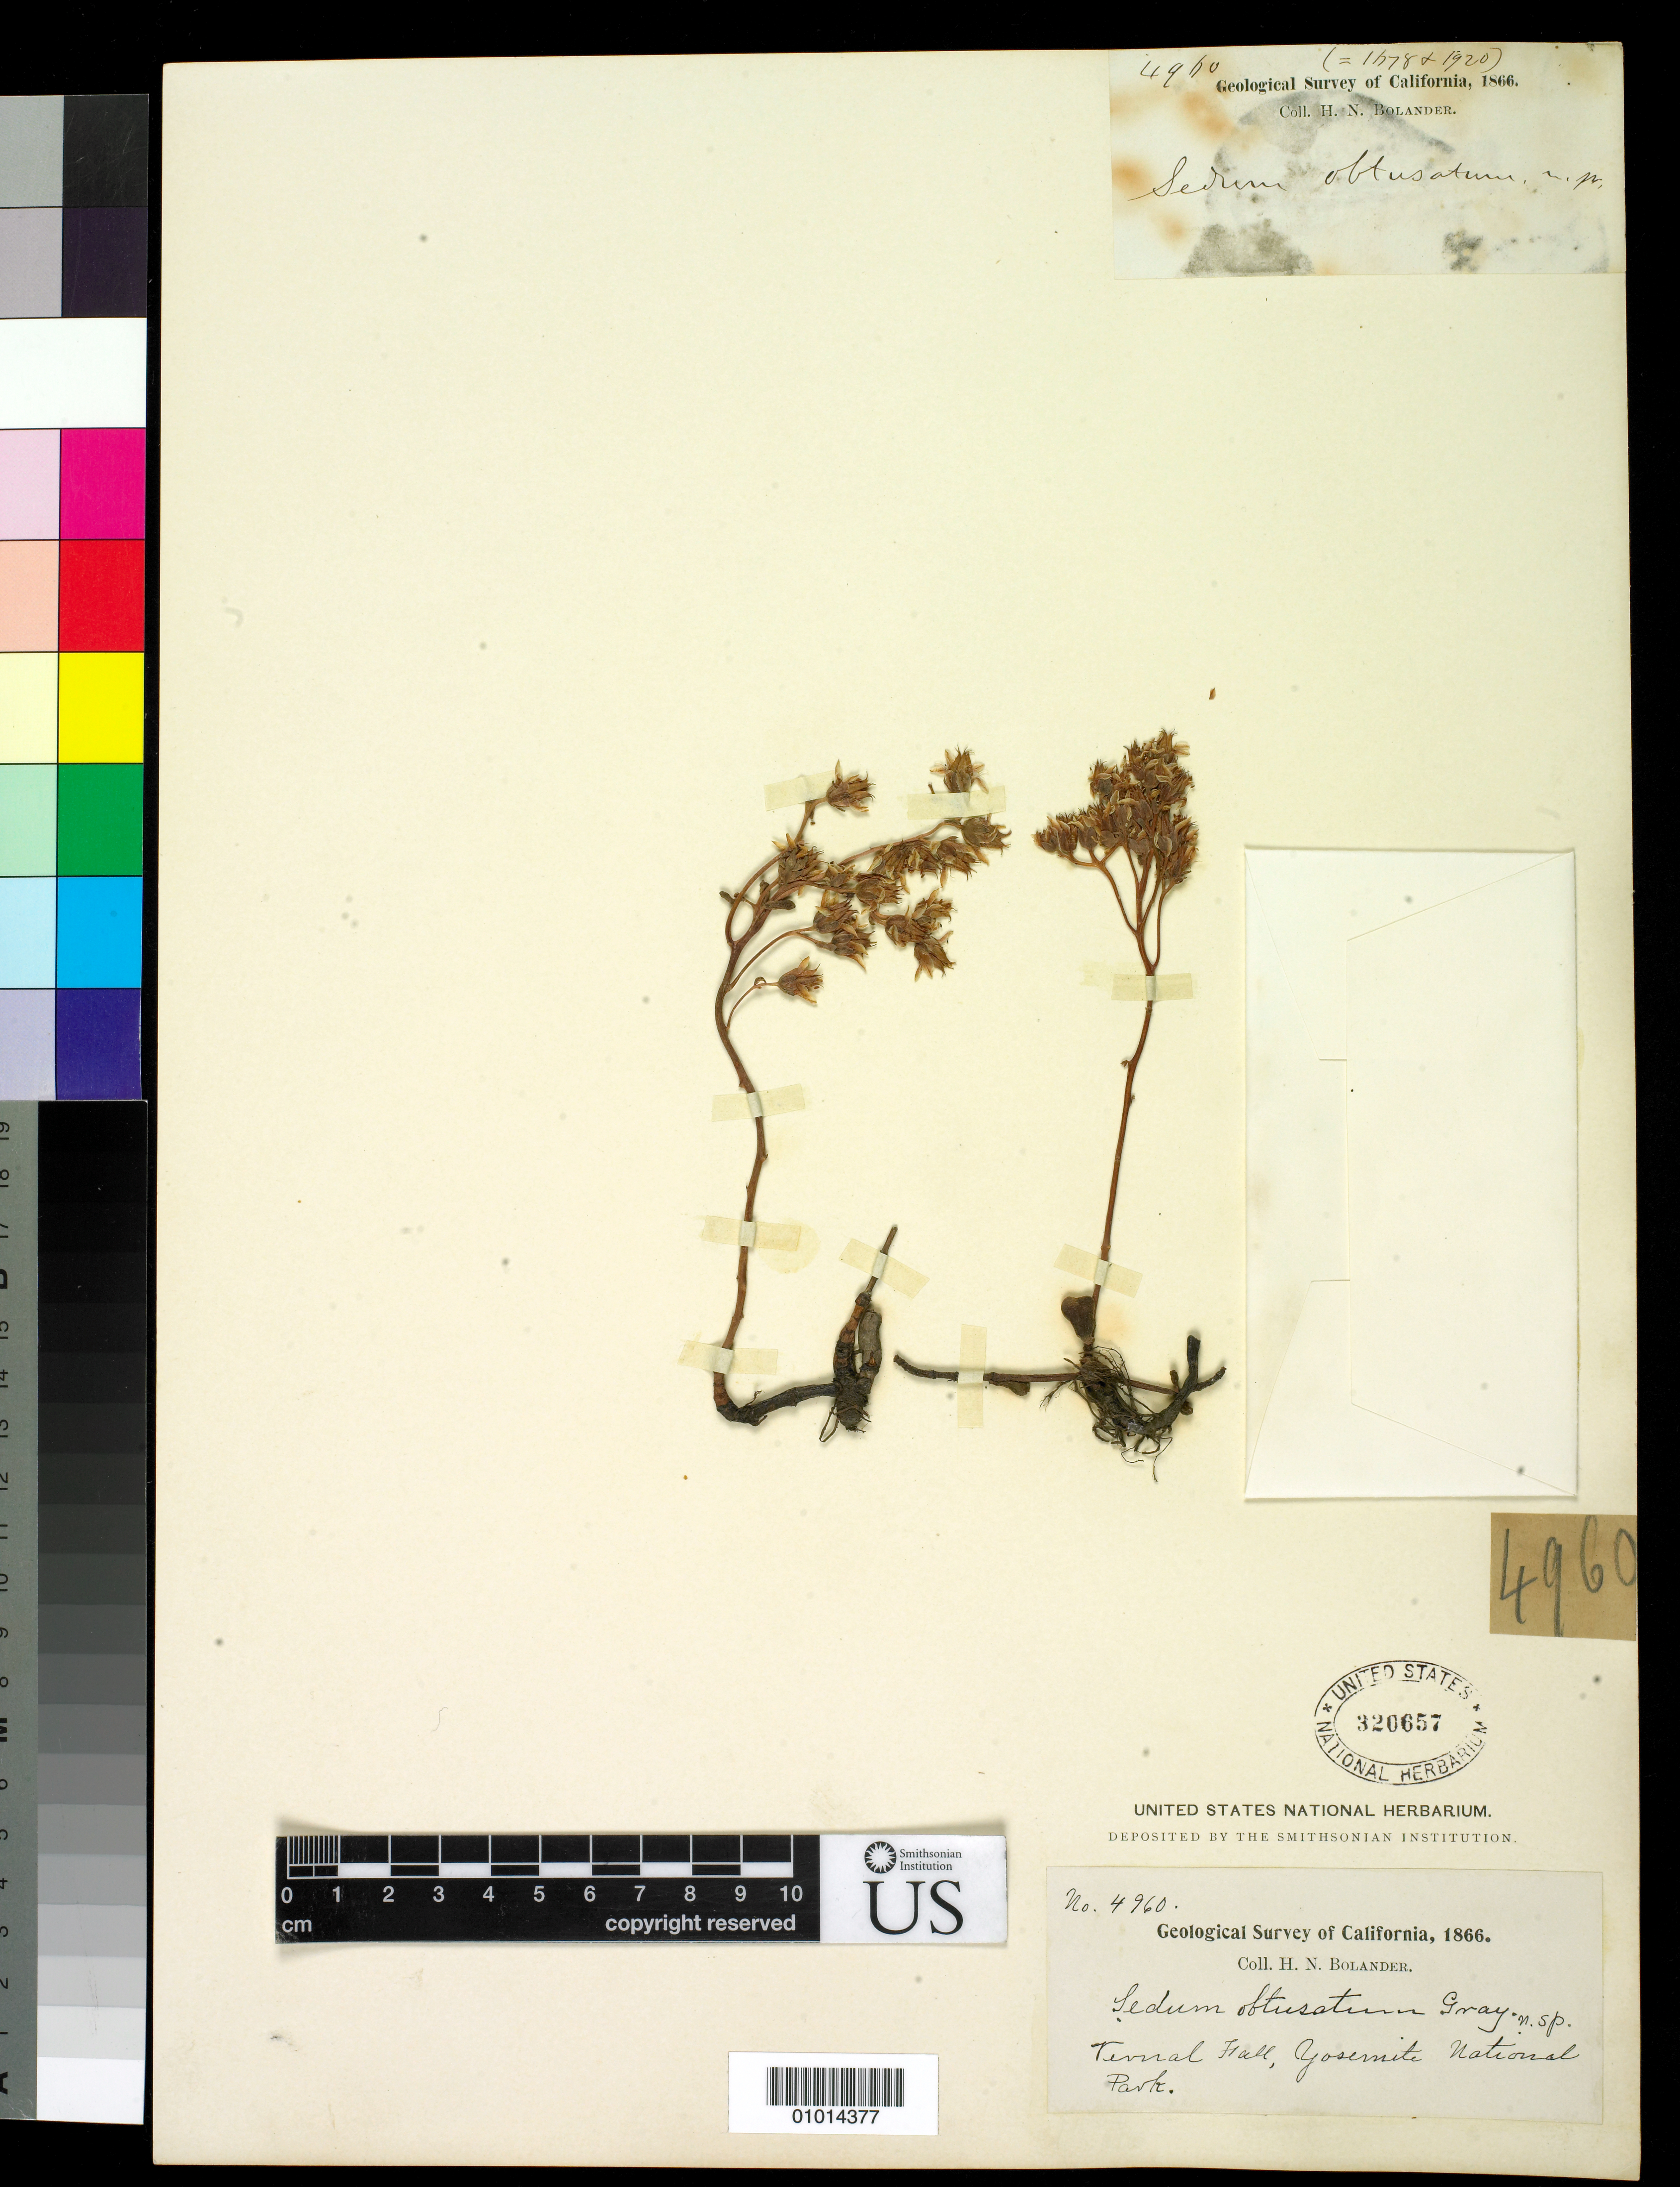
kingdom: Plantae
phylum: Tracheophyta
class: Magnoliopsida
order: Saxifragales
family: Crassulaceae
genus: Sedum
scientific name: Sedum obtusatum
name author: A. Gray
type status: Isosyntype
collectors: H. Bolander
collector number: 4960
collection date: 1866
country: United States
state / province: California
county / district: Mariposa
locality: Vernal Fall, Yosemite National Park.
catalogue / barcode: US 320657